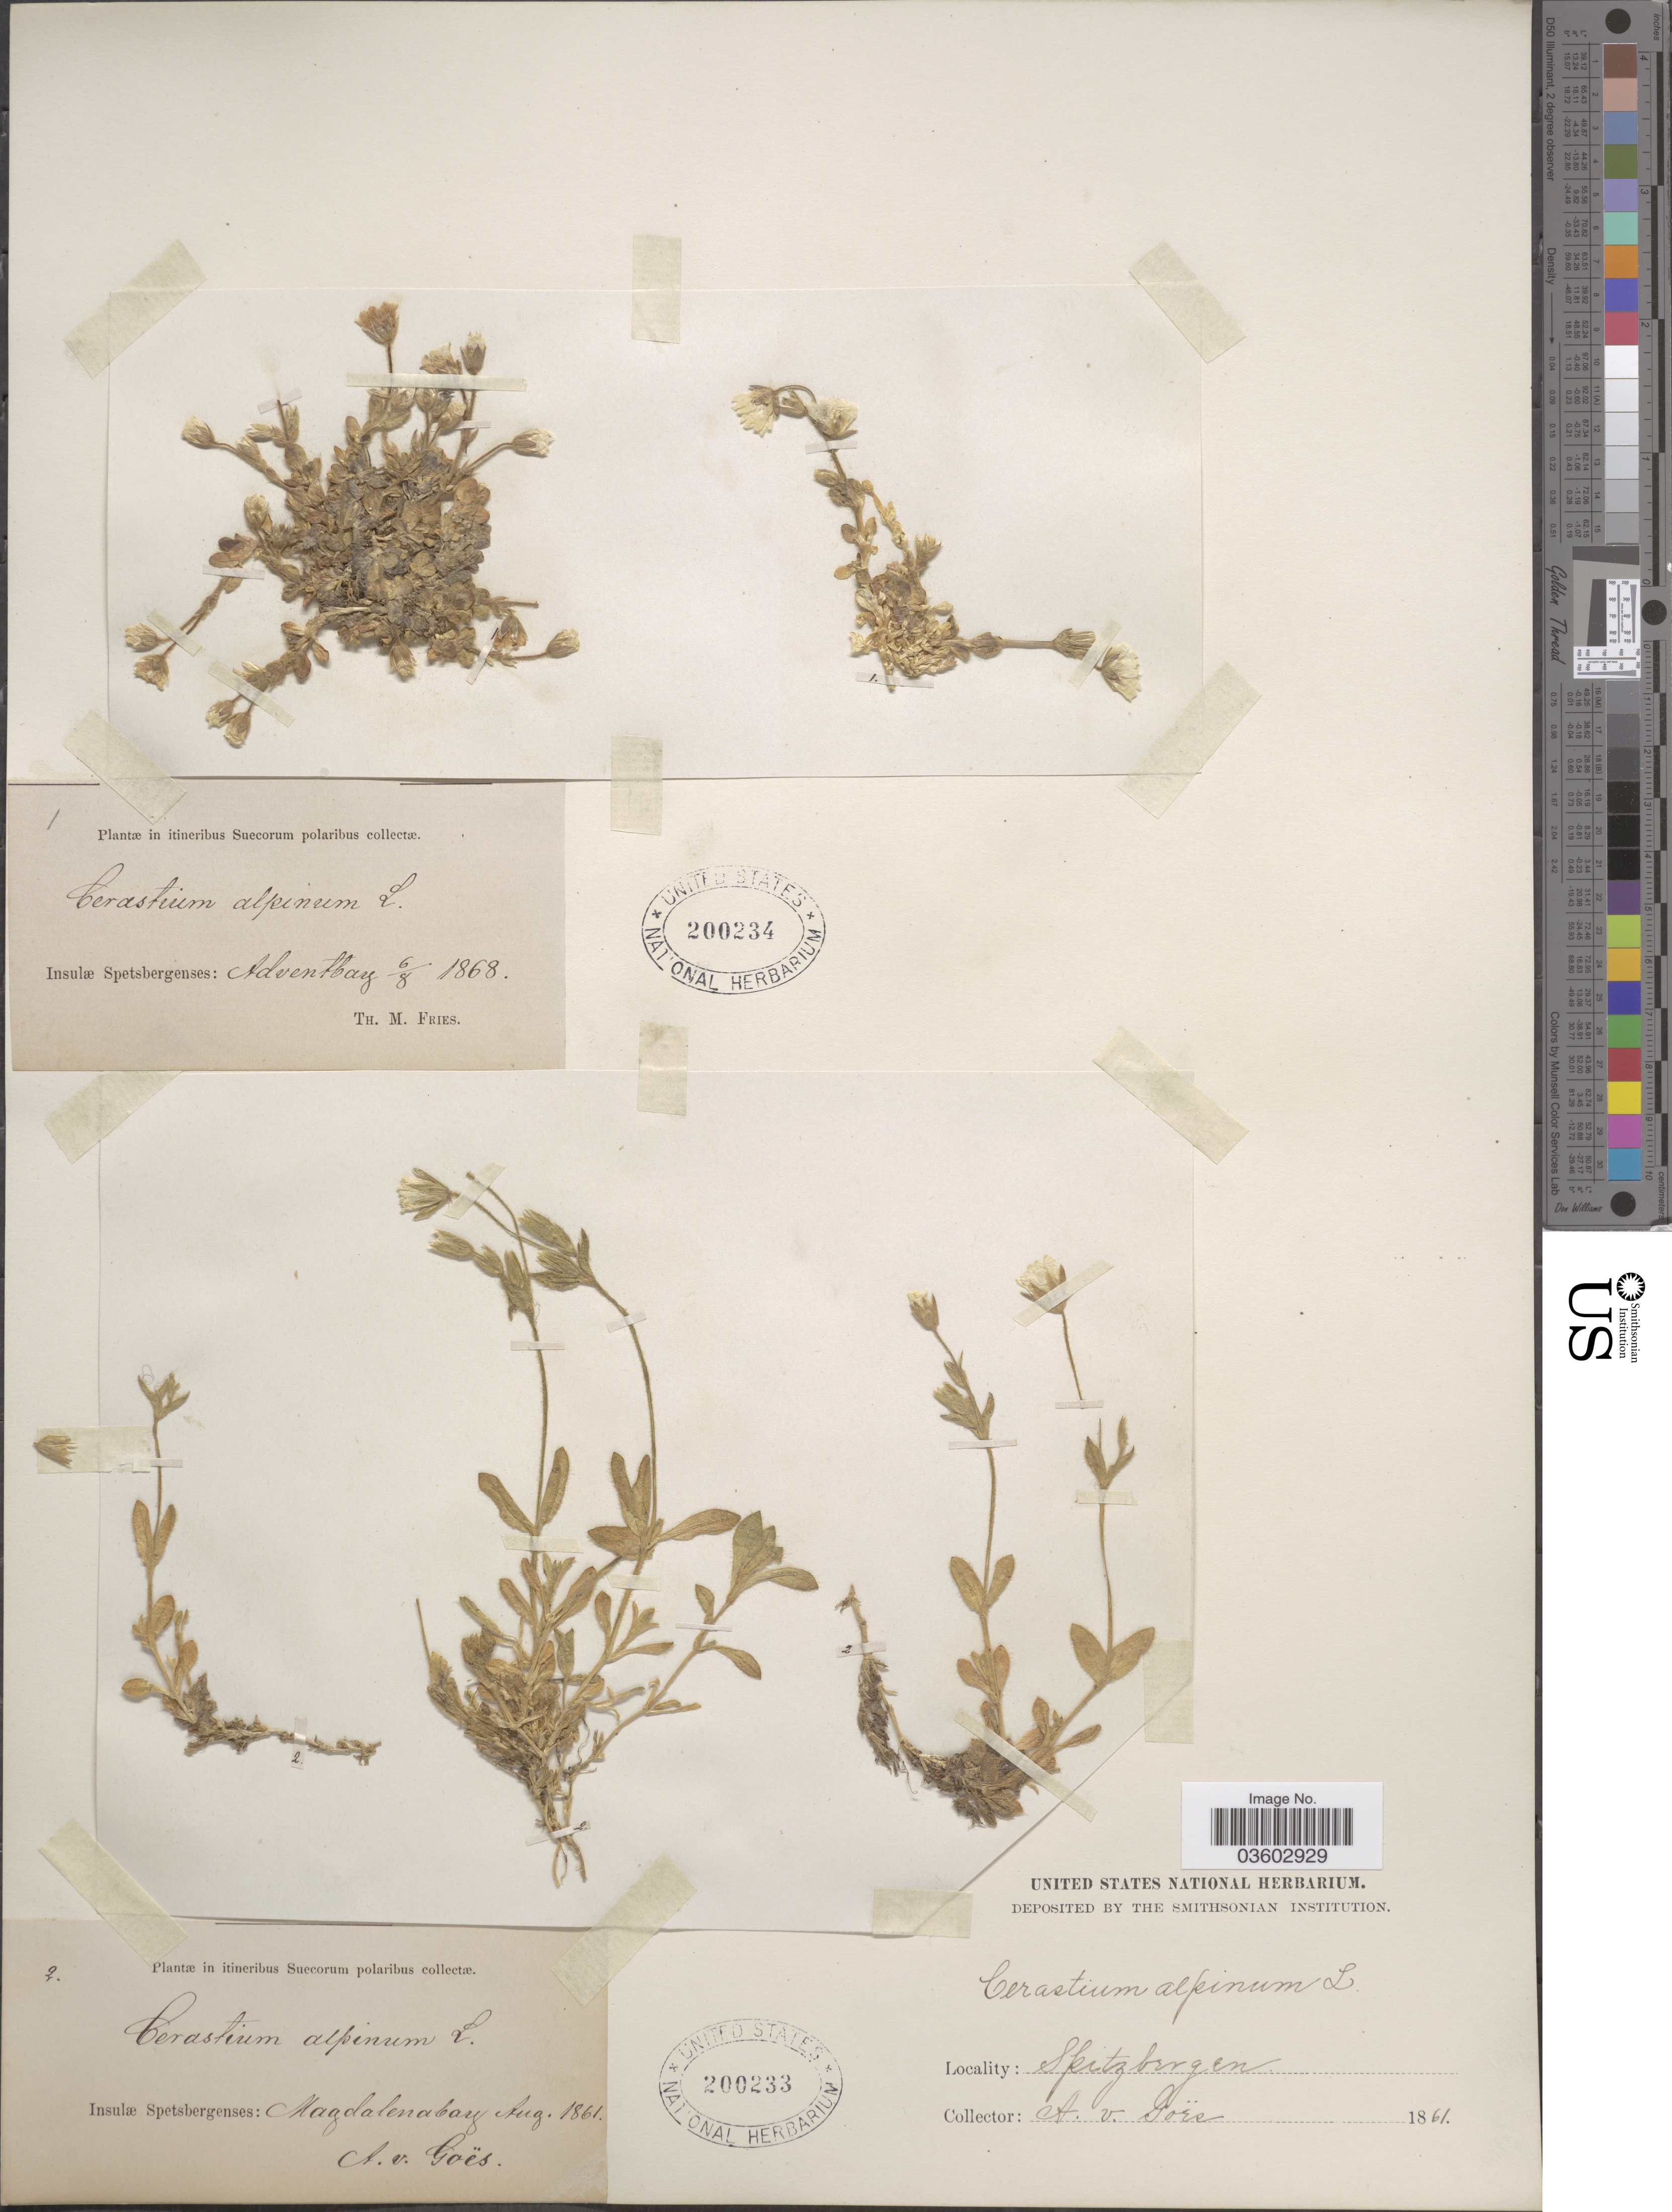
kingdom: Plantae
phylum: Tracheophyta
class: Magnoliopsida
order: Caryophyllales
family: Caryophyllaceae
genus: Cerastium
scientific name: Cerastium alpinum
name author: L.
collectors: A. Goes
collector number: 2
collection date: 1861-08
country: Norway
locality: Suecorum [unsure placement]. Insulæ Spetsbergenses: Magdalenabay. Spitzbergen.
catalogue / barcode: US 200233